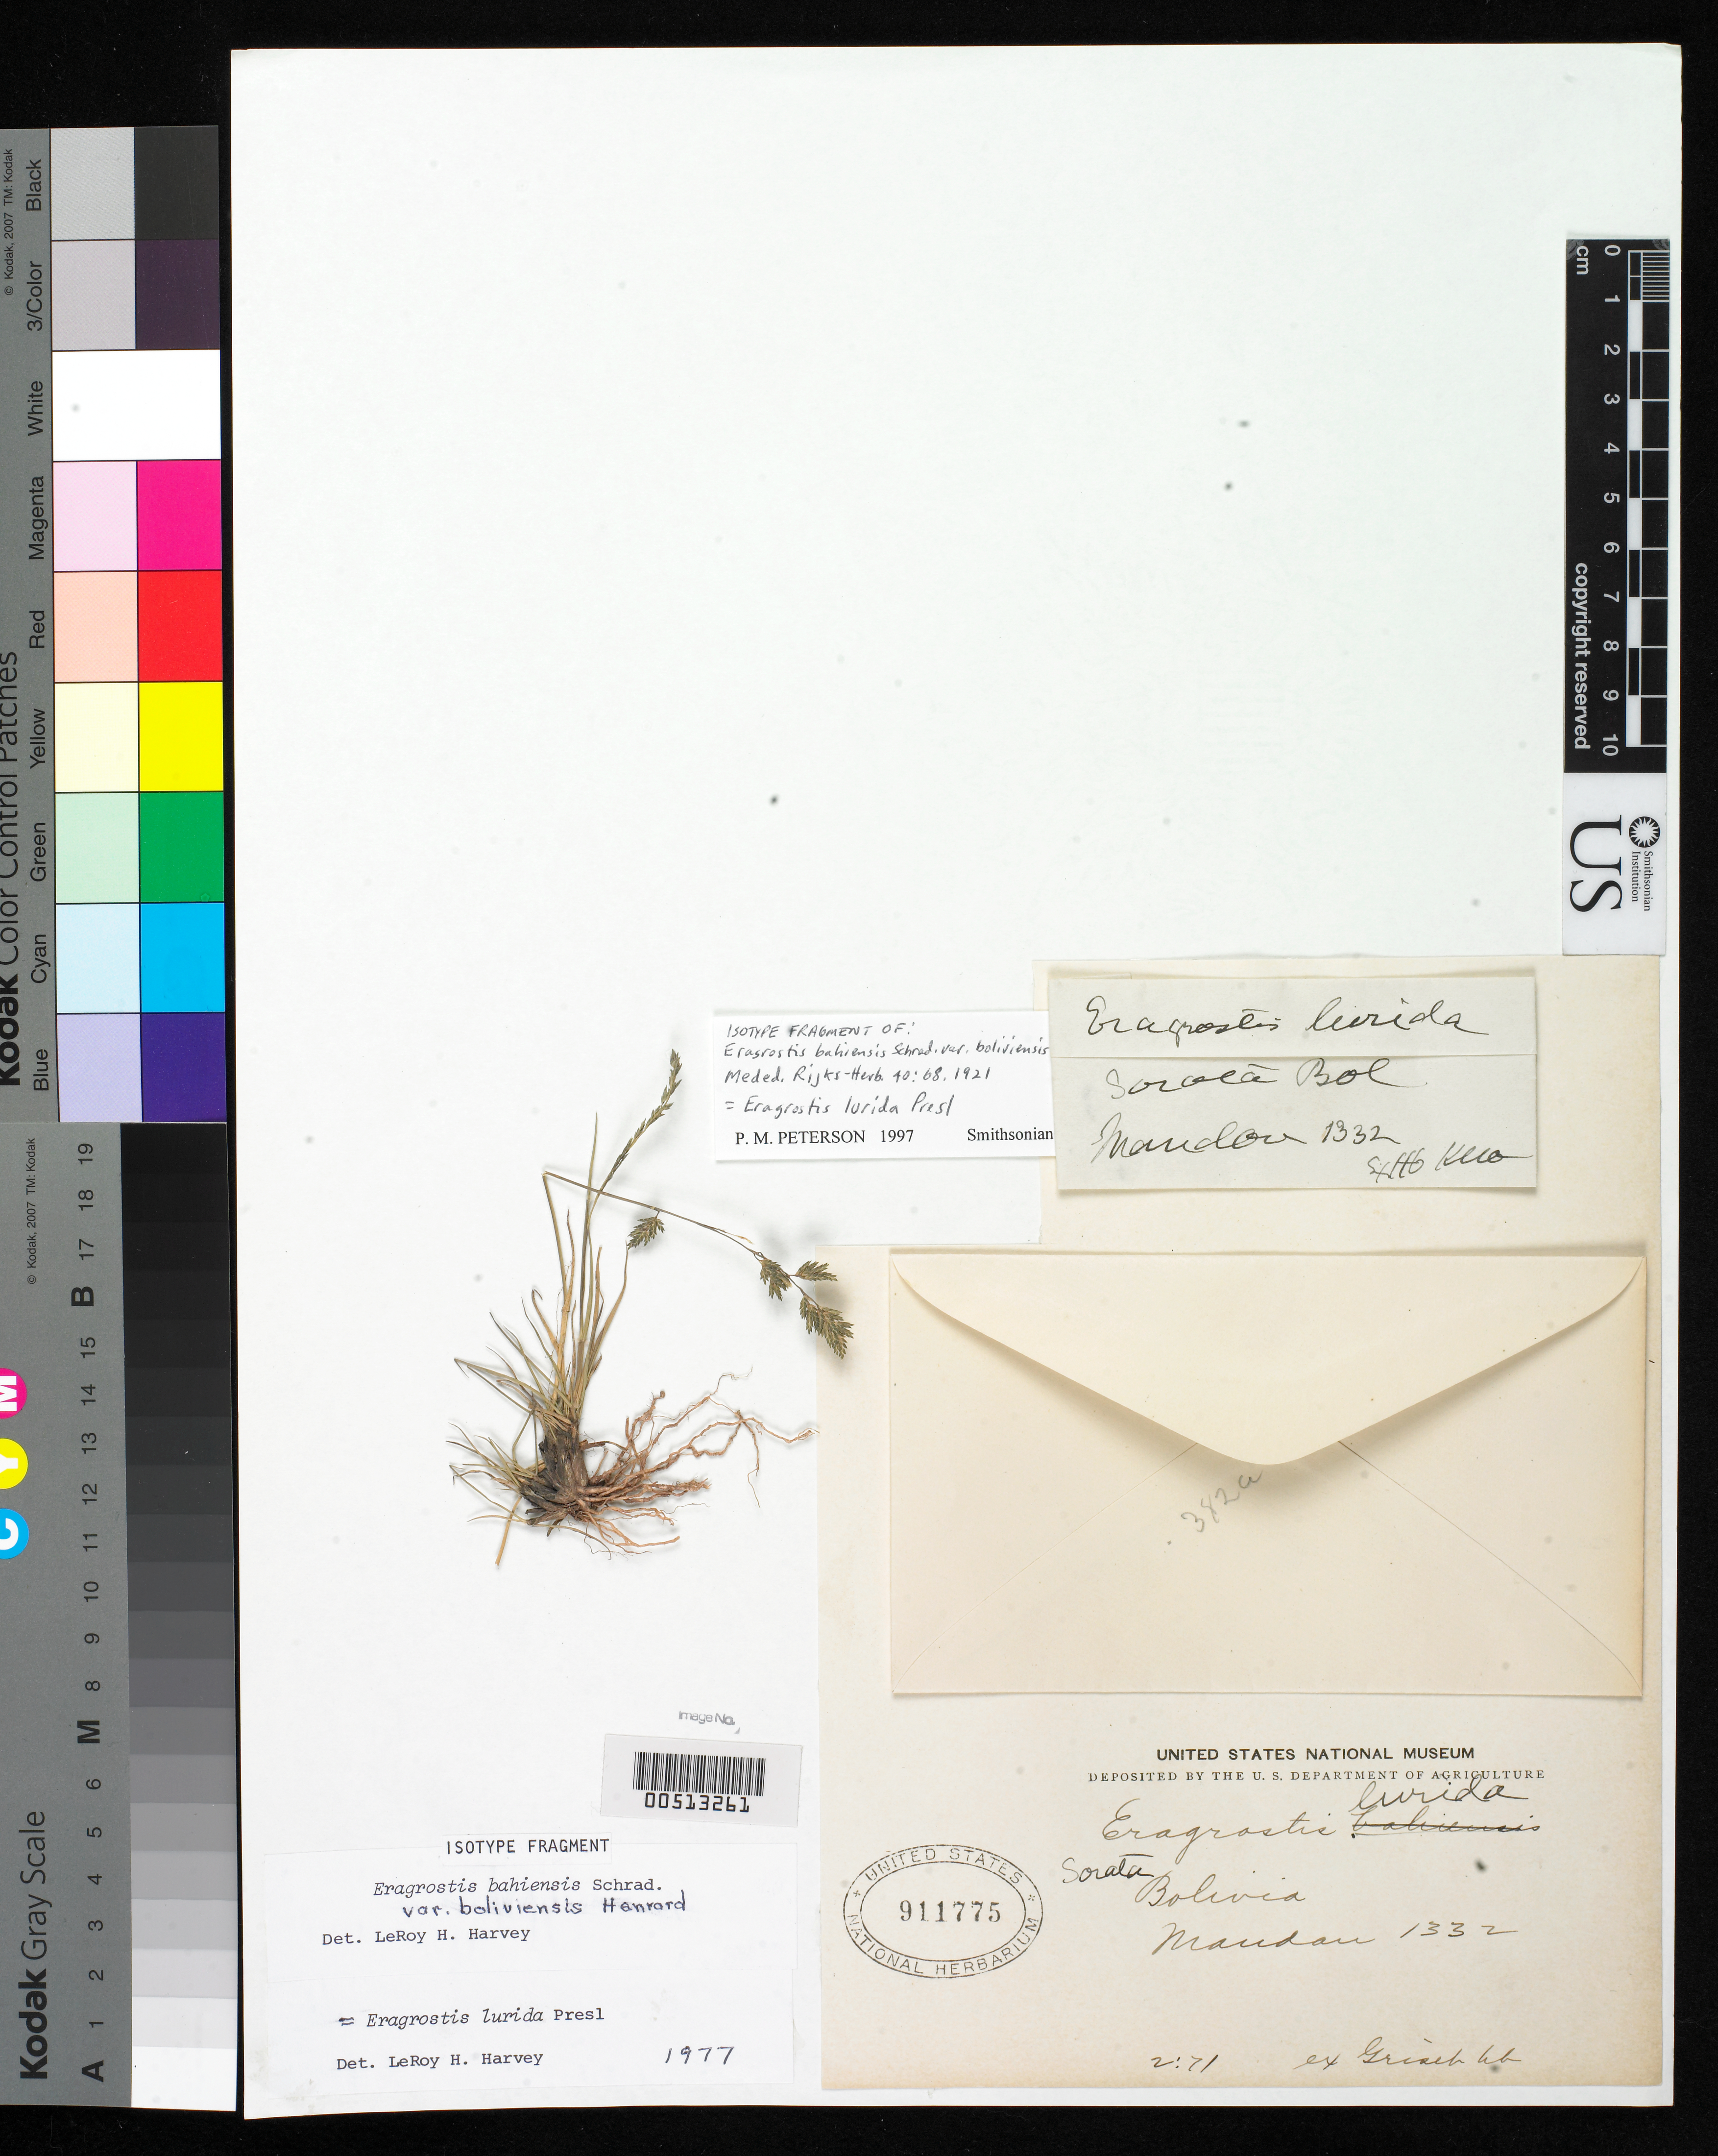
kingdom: Plantae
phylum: Tracheophyta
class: Liliopsida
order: Poales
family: Poaceae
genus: Eragrostis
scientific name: Eragrostis bahiensis var. boliviensis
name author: Henr.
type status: Type Fragment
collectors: G. Mandon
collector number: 1332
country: Bolivia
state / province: La Paz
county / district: Larecaja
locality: Sorata.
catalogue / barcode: US 911775